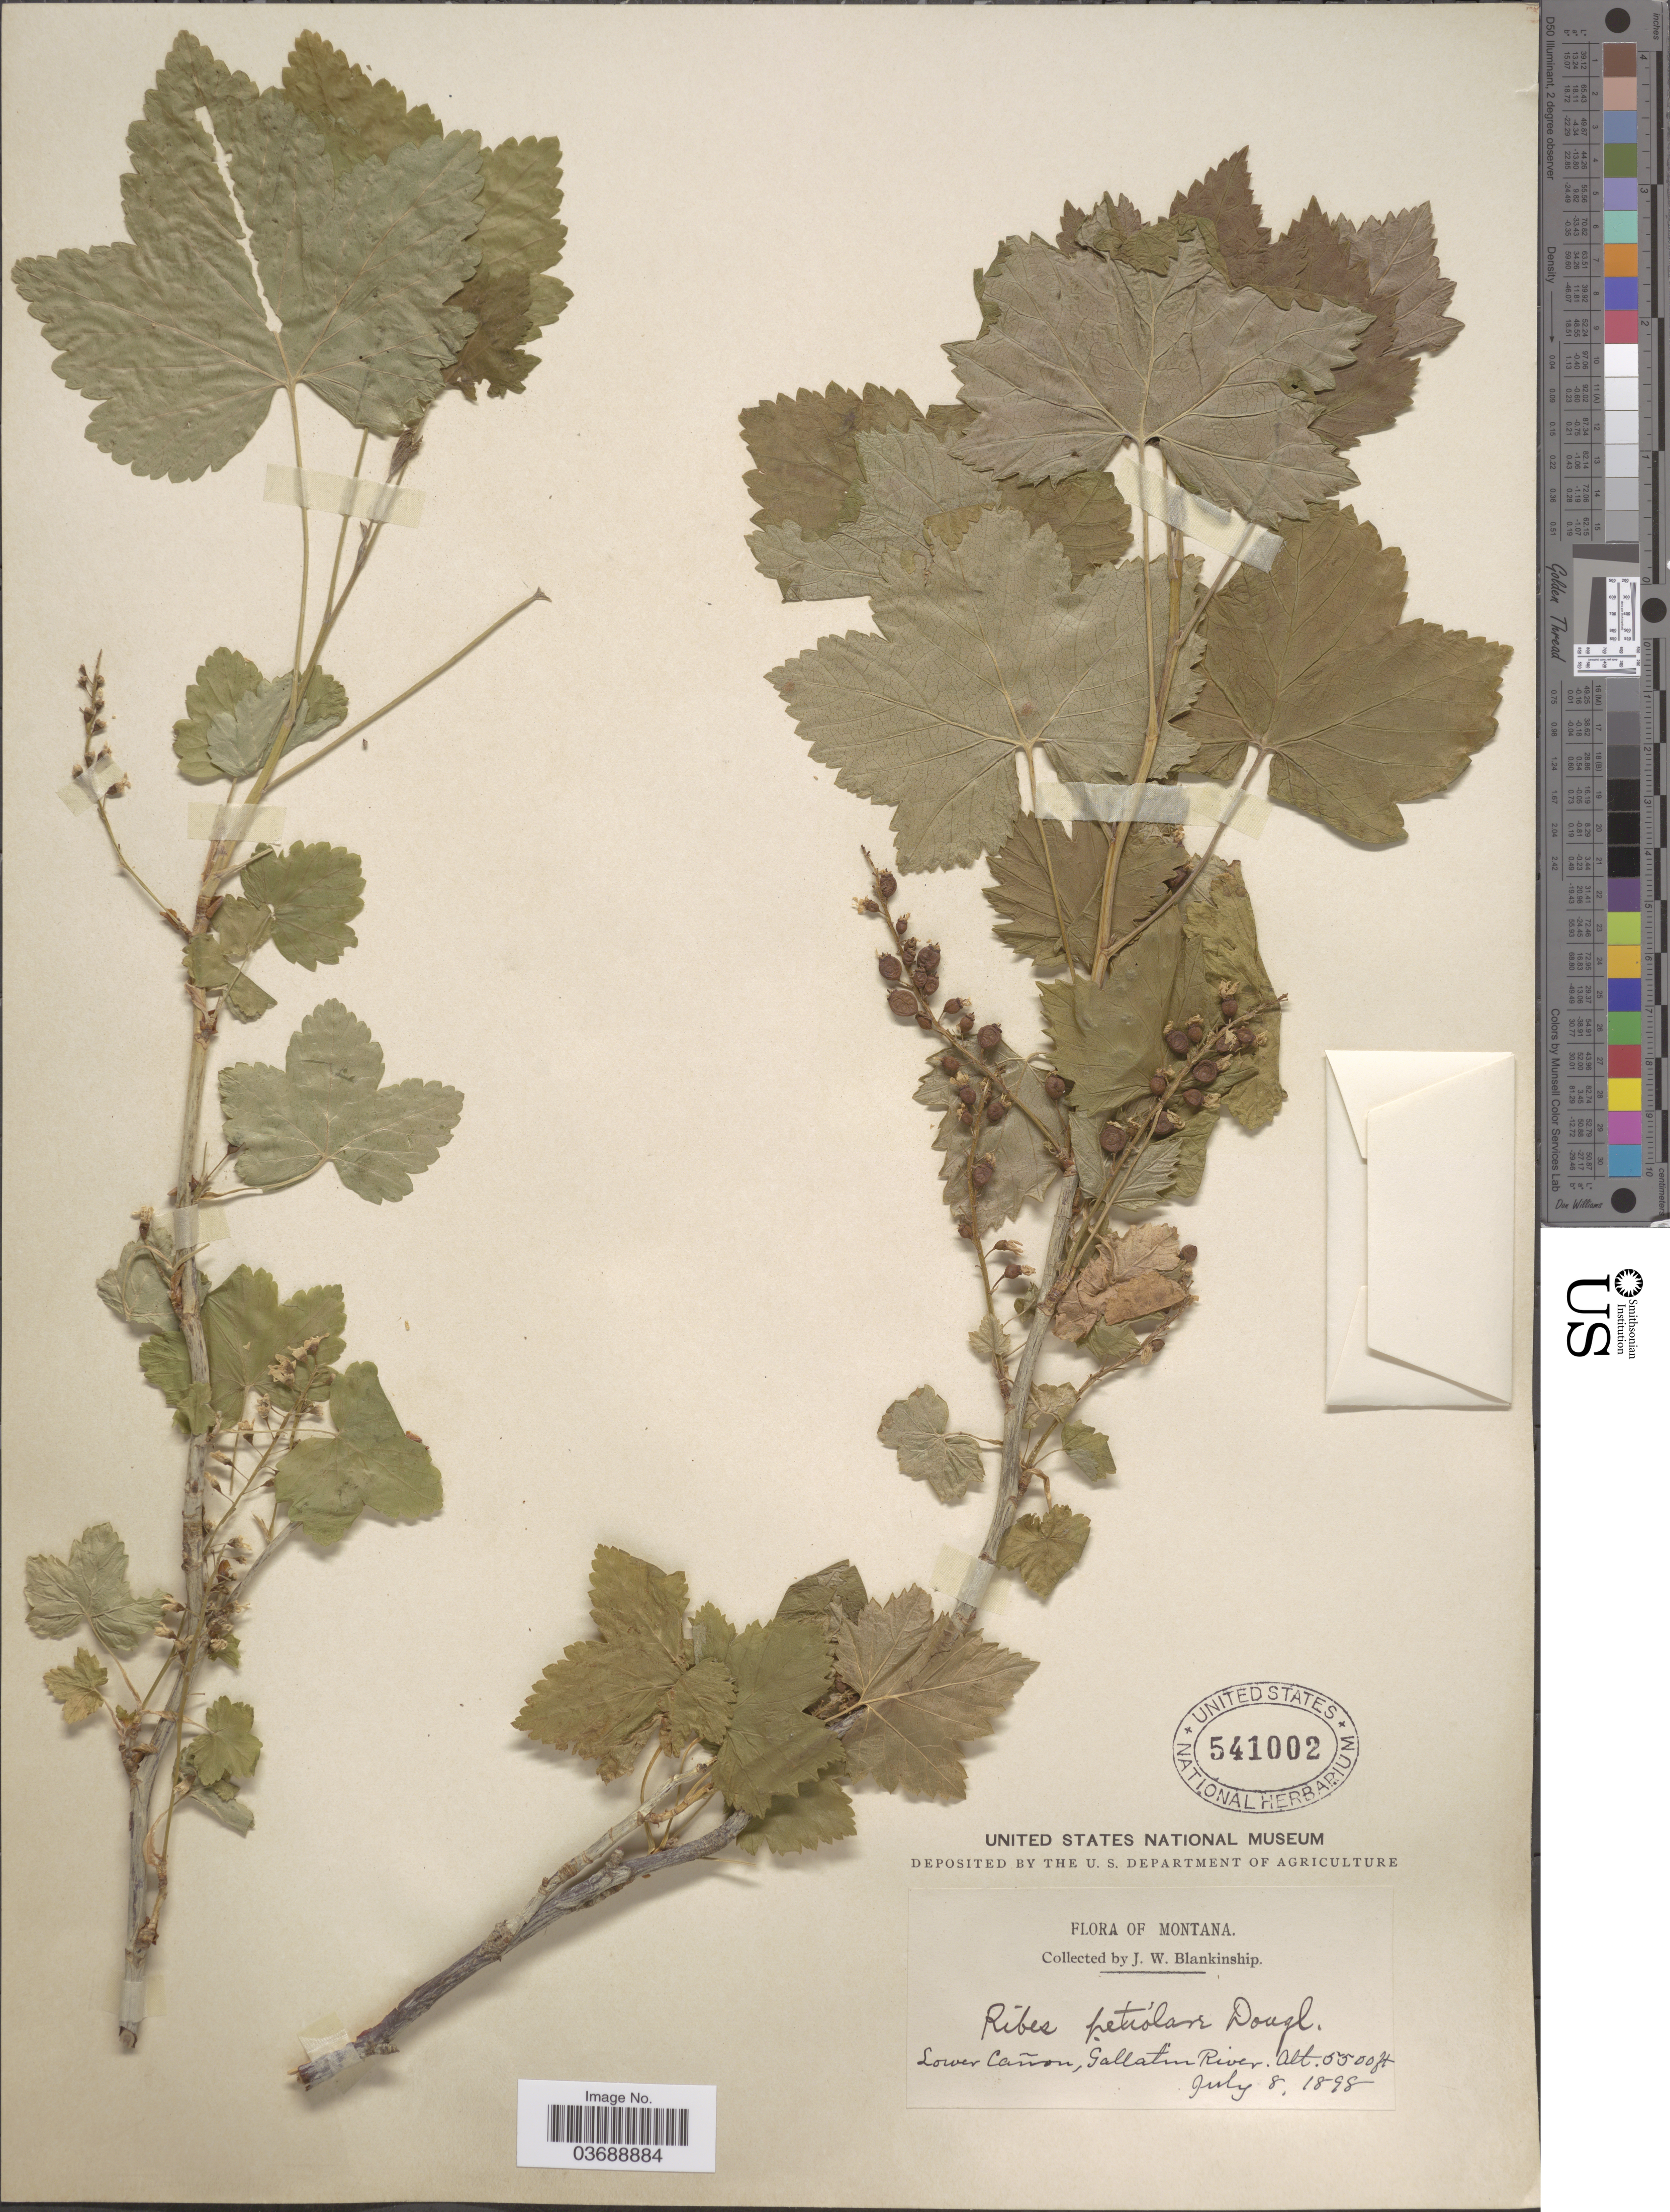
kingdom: Plantae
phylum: Tracheophyta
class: Magnoliopsida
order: Saxifragales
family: Grossulariaceae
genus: Ribes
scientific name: Ribes petiolare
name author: Douglas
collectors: J. W. Blankinship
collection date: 1898-07-08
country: United States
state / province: Montana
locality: Lower Cañon, Gallatin River.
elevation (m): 1676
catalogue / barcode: US 541002